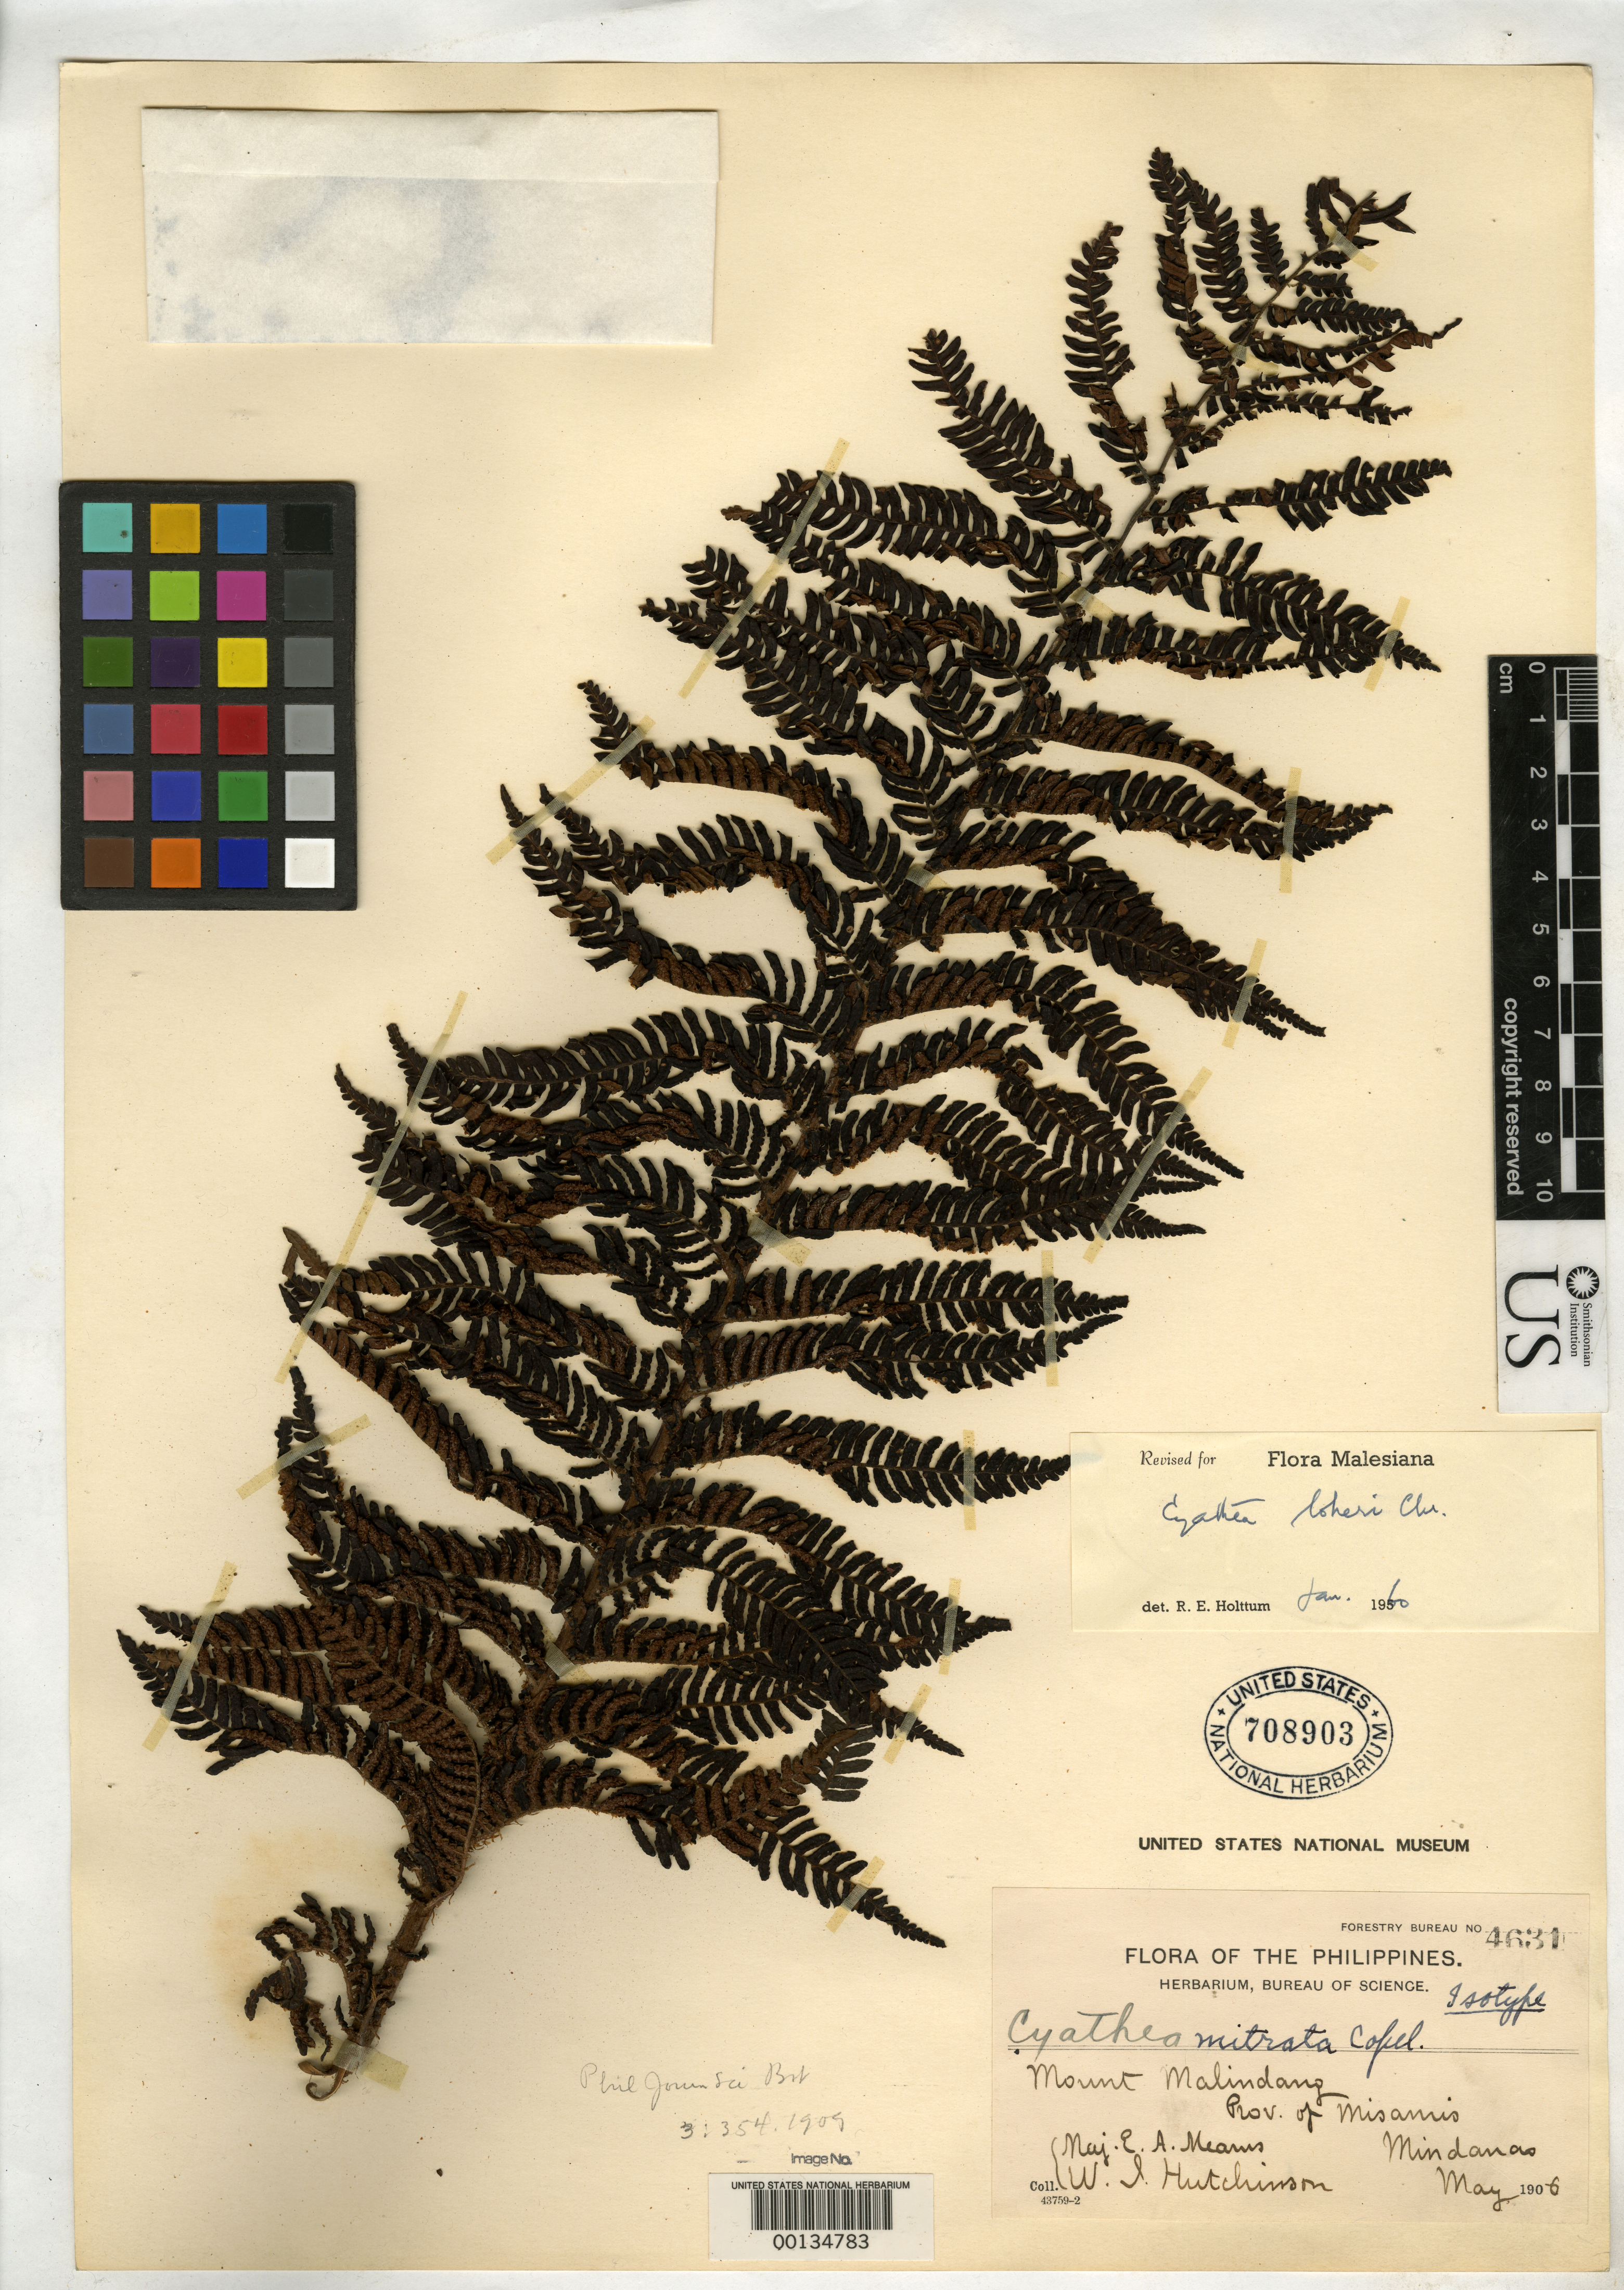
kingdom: Plantae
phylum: Tracheophyta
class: Polypodiopsida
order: Cyatheales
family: Cyatheaceae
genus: Cyathea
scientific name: Cyathea mitrata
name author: Copel.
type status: Isotype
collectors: E. A. Mearns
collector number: Pbs 4631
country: Philippines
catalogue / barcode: US 708903